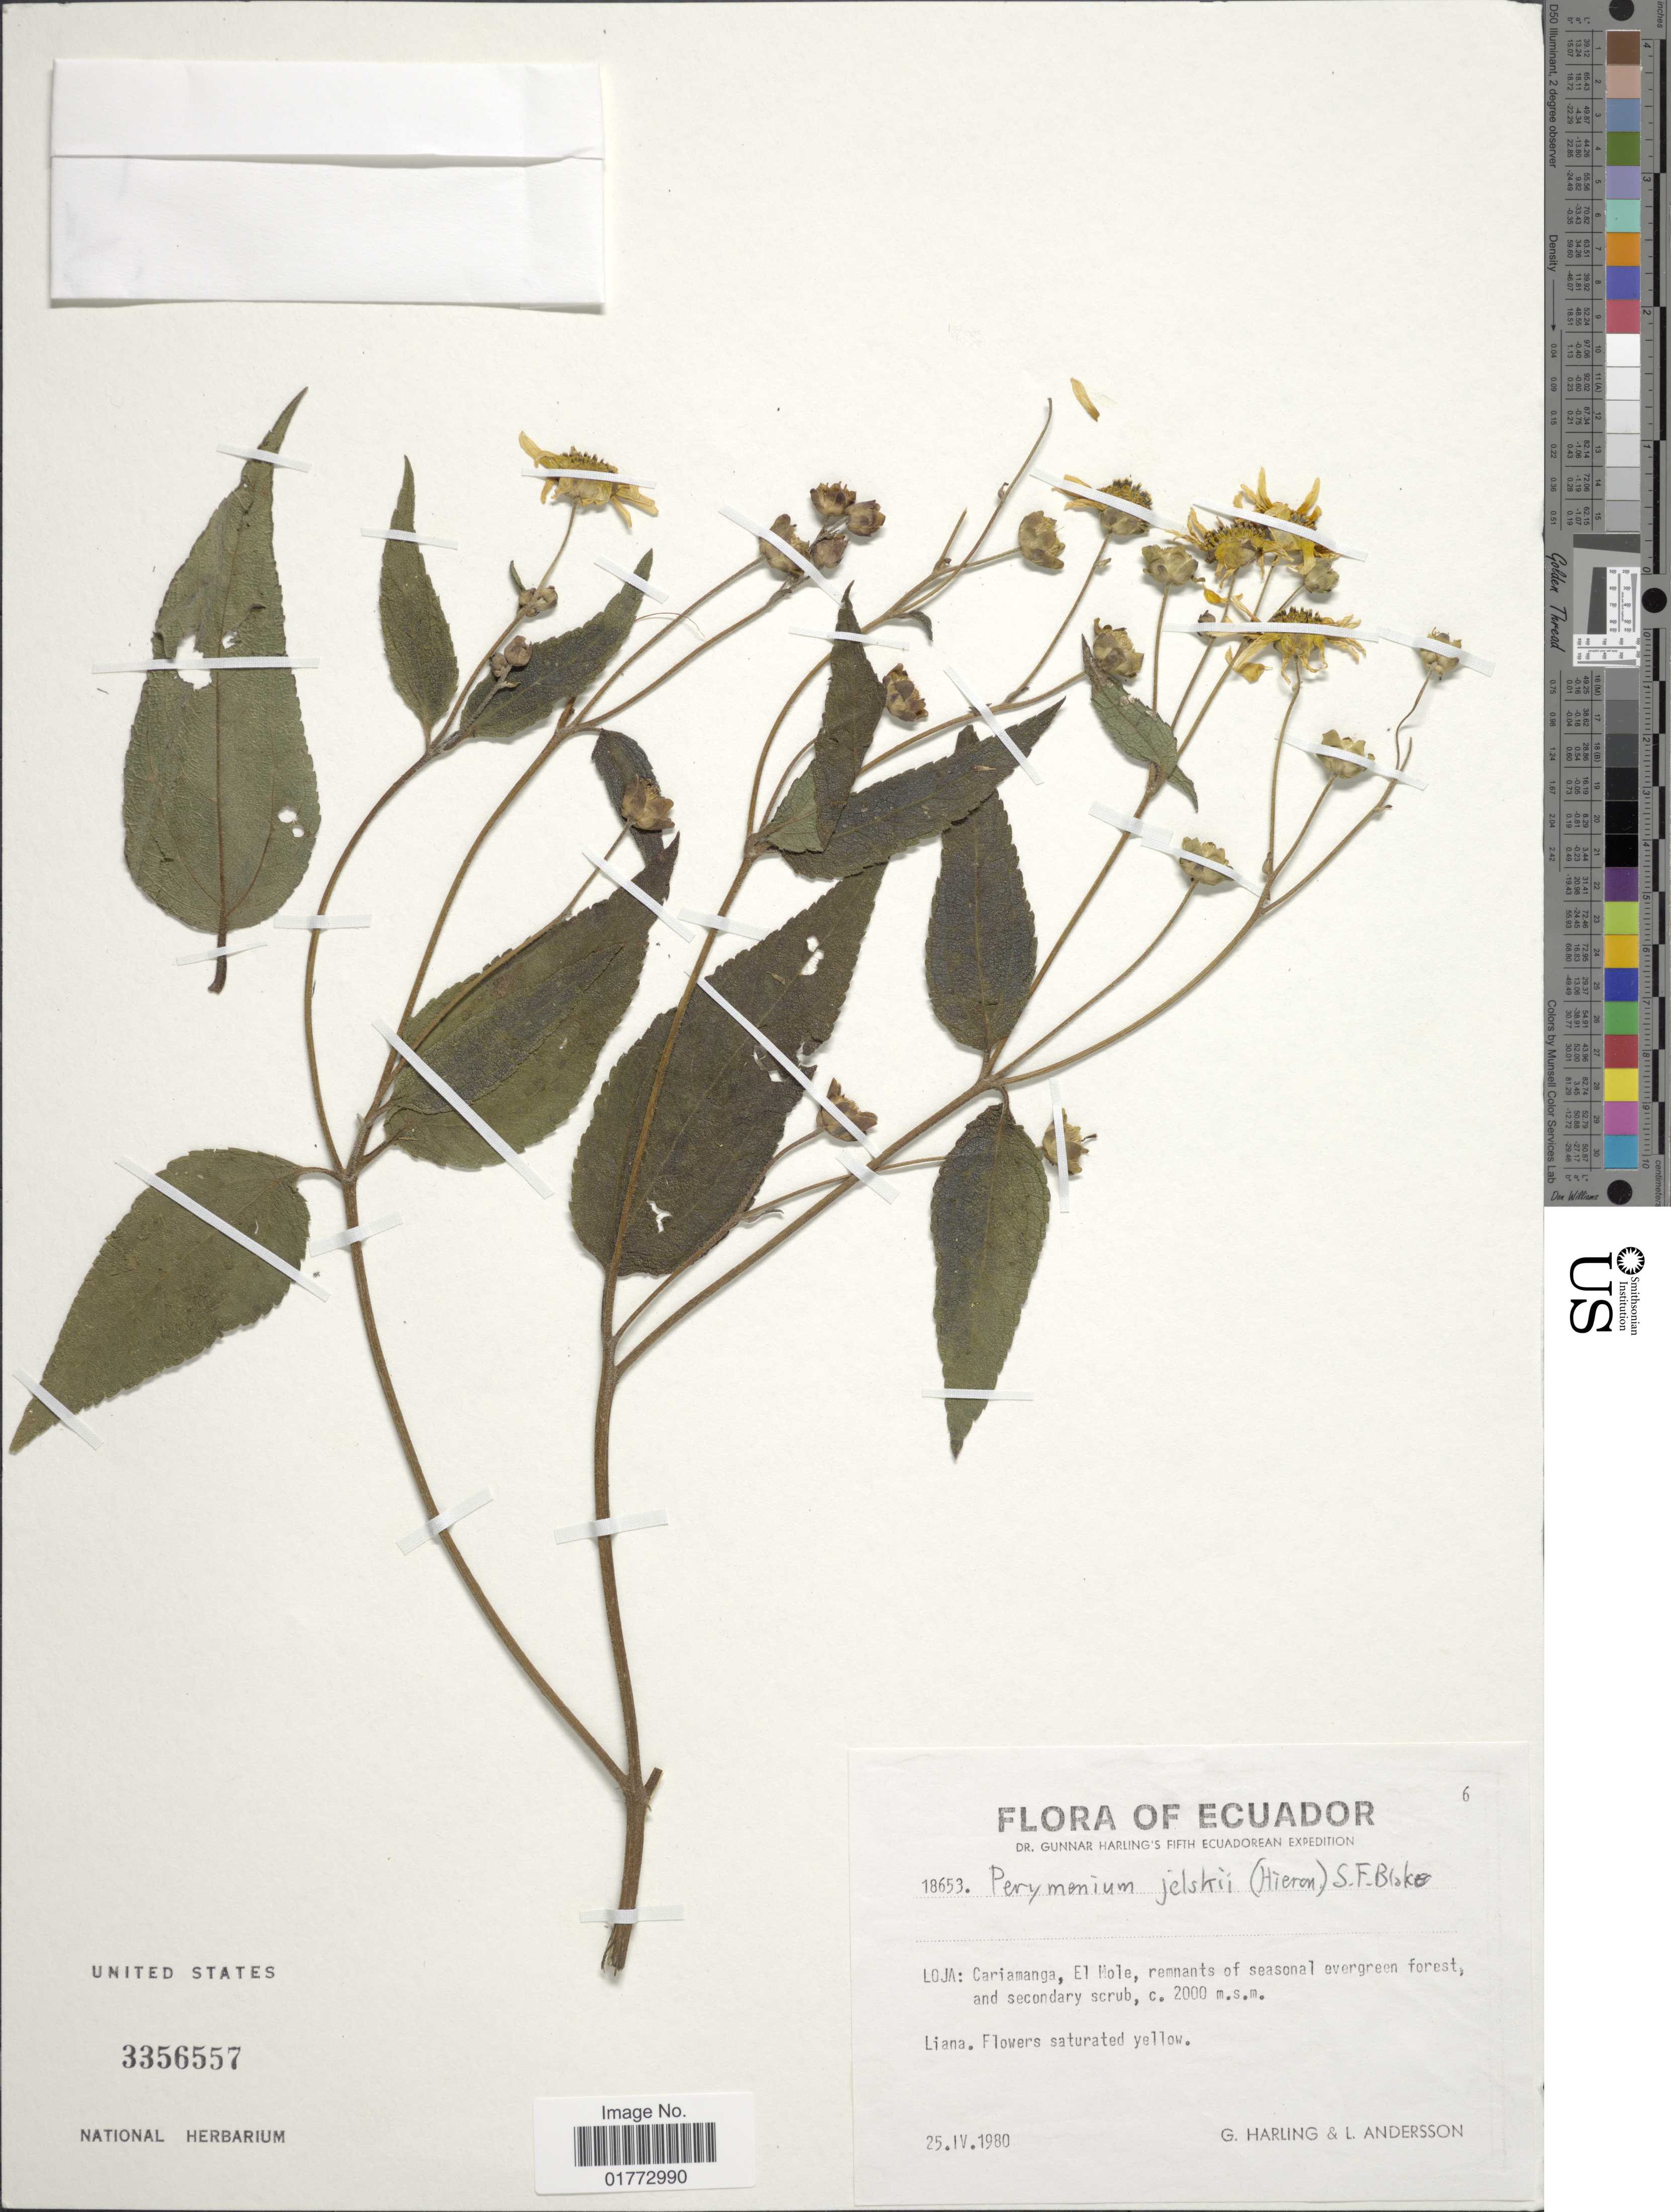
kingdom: Plantae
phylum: Tracheophyta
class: Magnoliopsida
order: Asterales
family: Asteraceae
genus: Steiractinia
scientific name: Steiractinia jelskii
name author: (Hieron.) S.F. Blake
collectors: G. Harling & L. Andersson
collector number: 18653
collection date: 1980-04-25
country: Ecuador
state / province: Loja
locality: Cariamanga, El Pole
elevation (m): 2000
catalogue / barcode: US 3356557